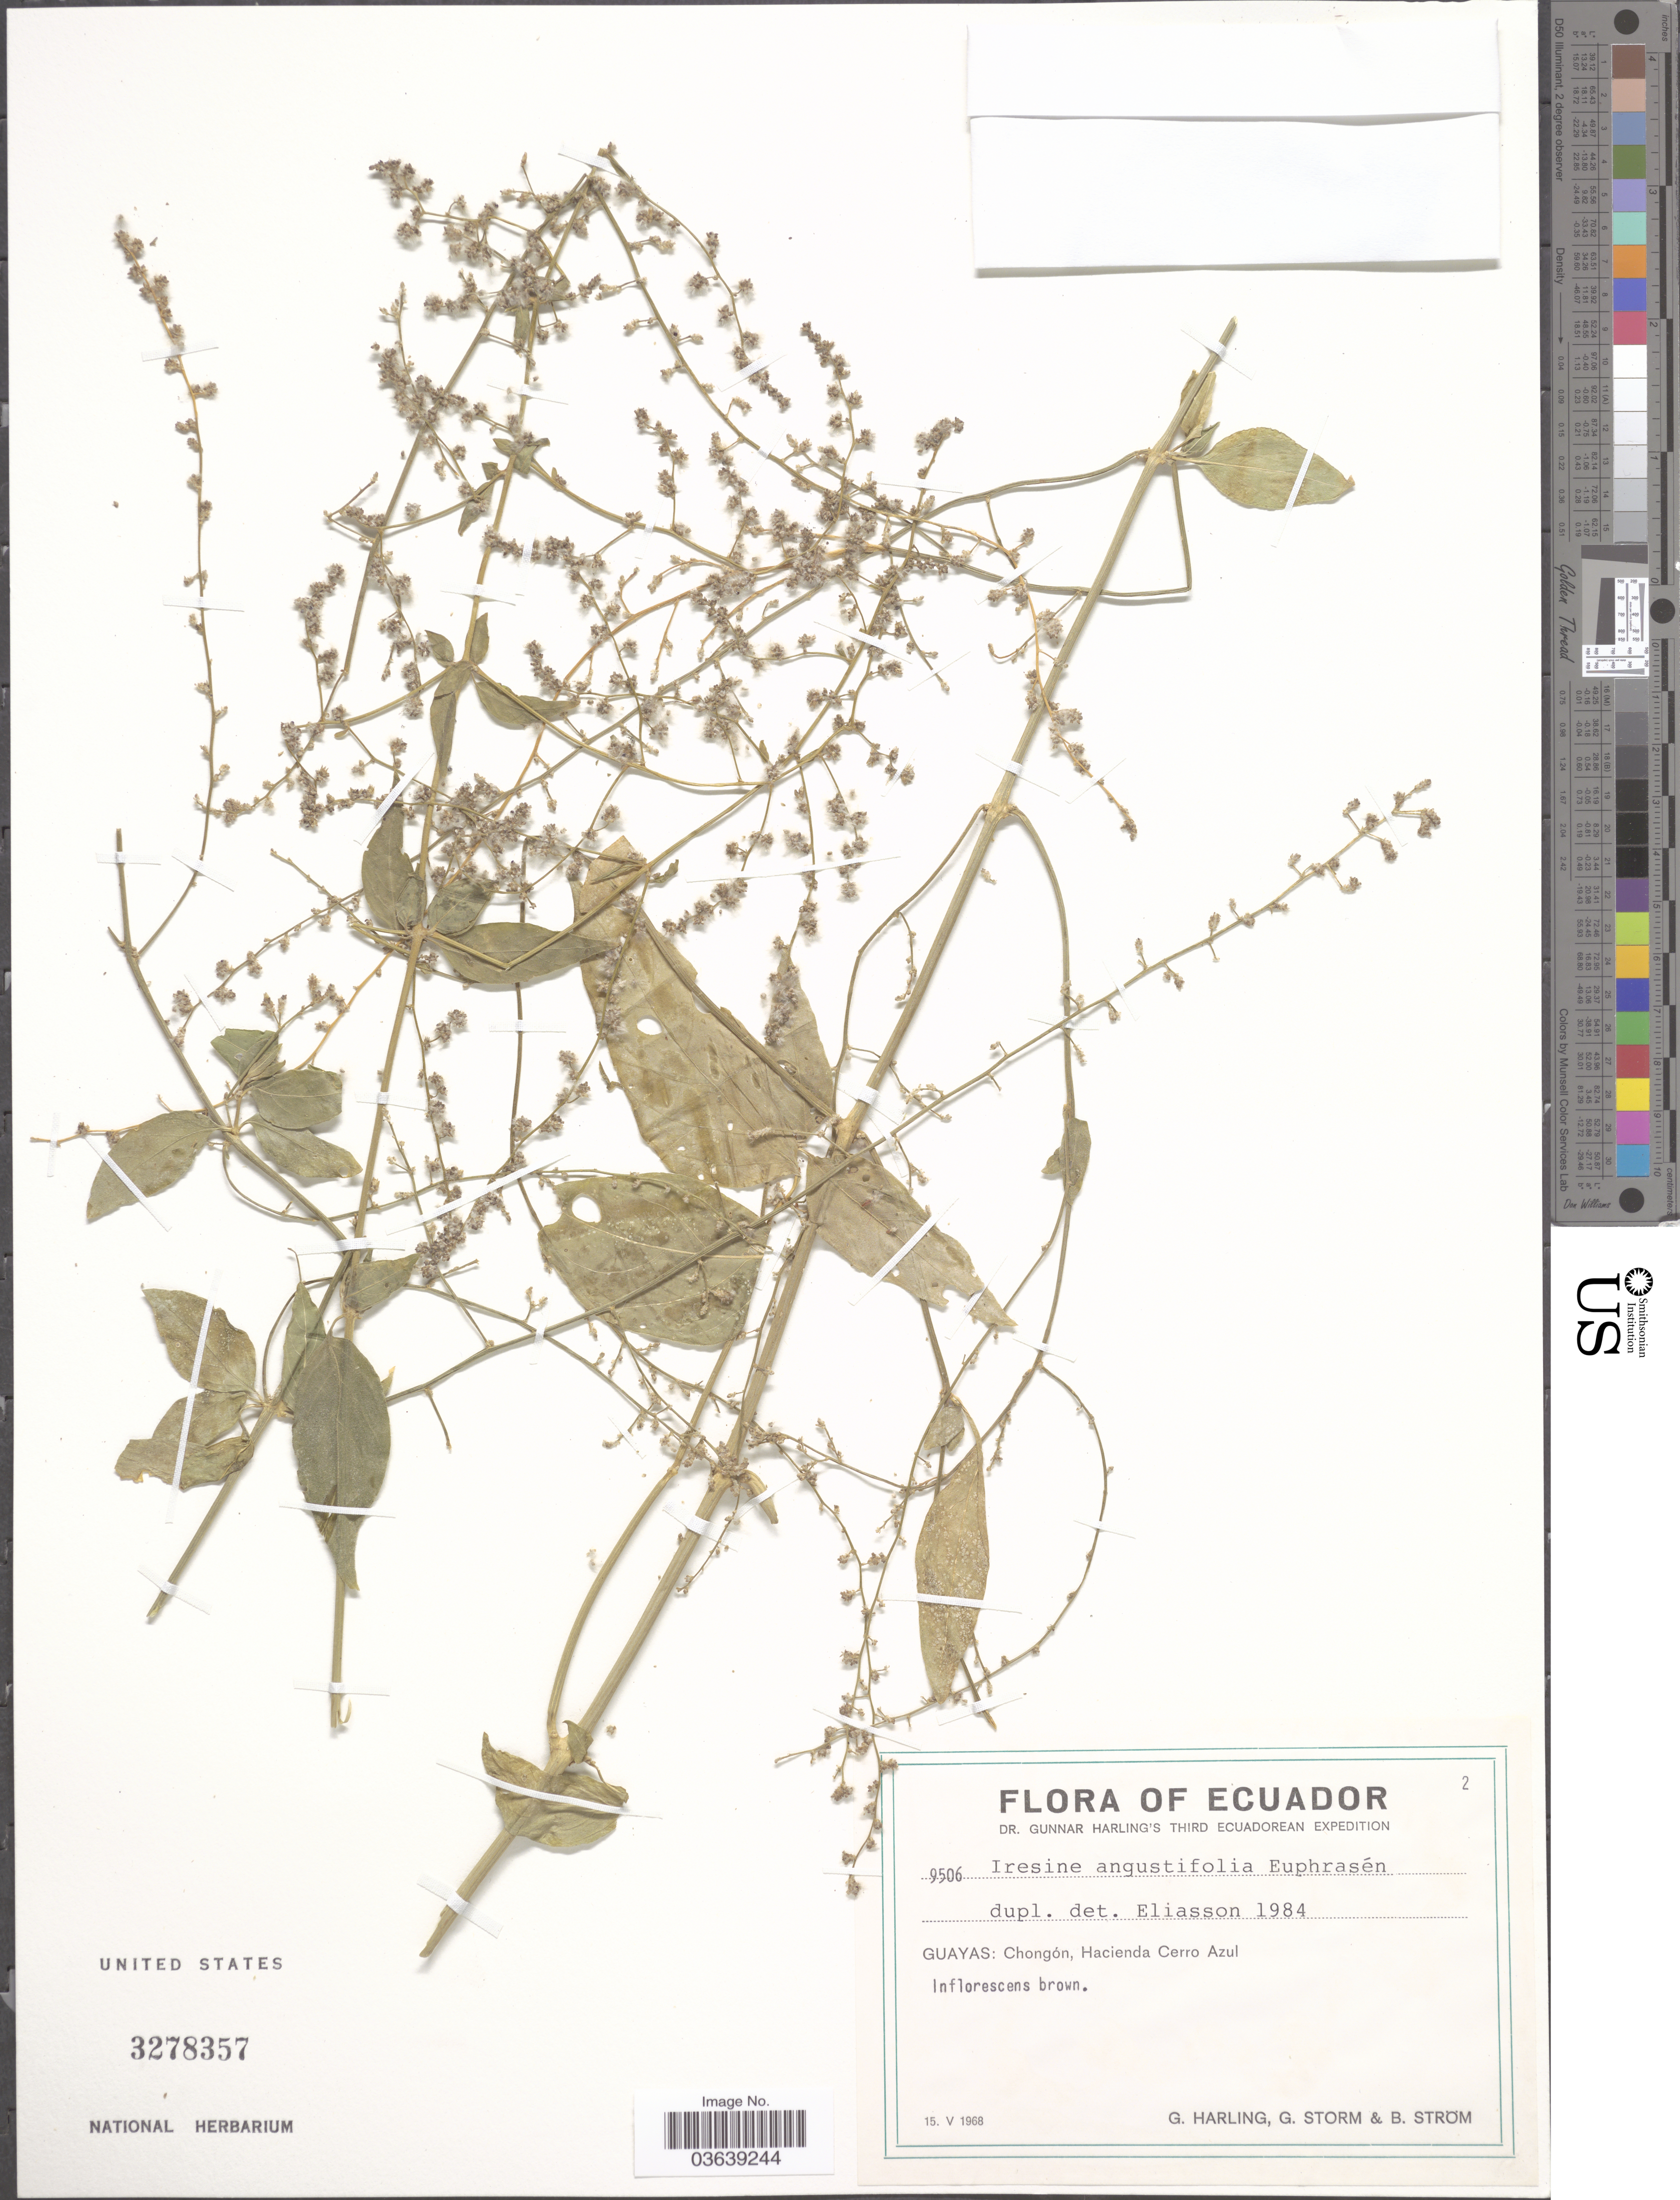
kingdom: Plantae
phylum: Tracheophyta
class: Magnoliopsida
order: Caryophyllales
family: Amaranthaceae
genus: Iresine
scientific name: Iresine angustifolia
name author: Euphrasén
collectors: G. Harling, G. Storm & B. Ström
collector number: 9506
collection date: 1968-05-15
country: Ecuador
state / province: Guayas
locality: Chongón, Hacienda Cerro Azul.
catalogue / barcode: US 3278357